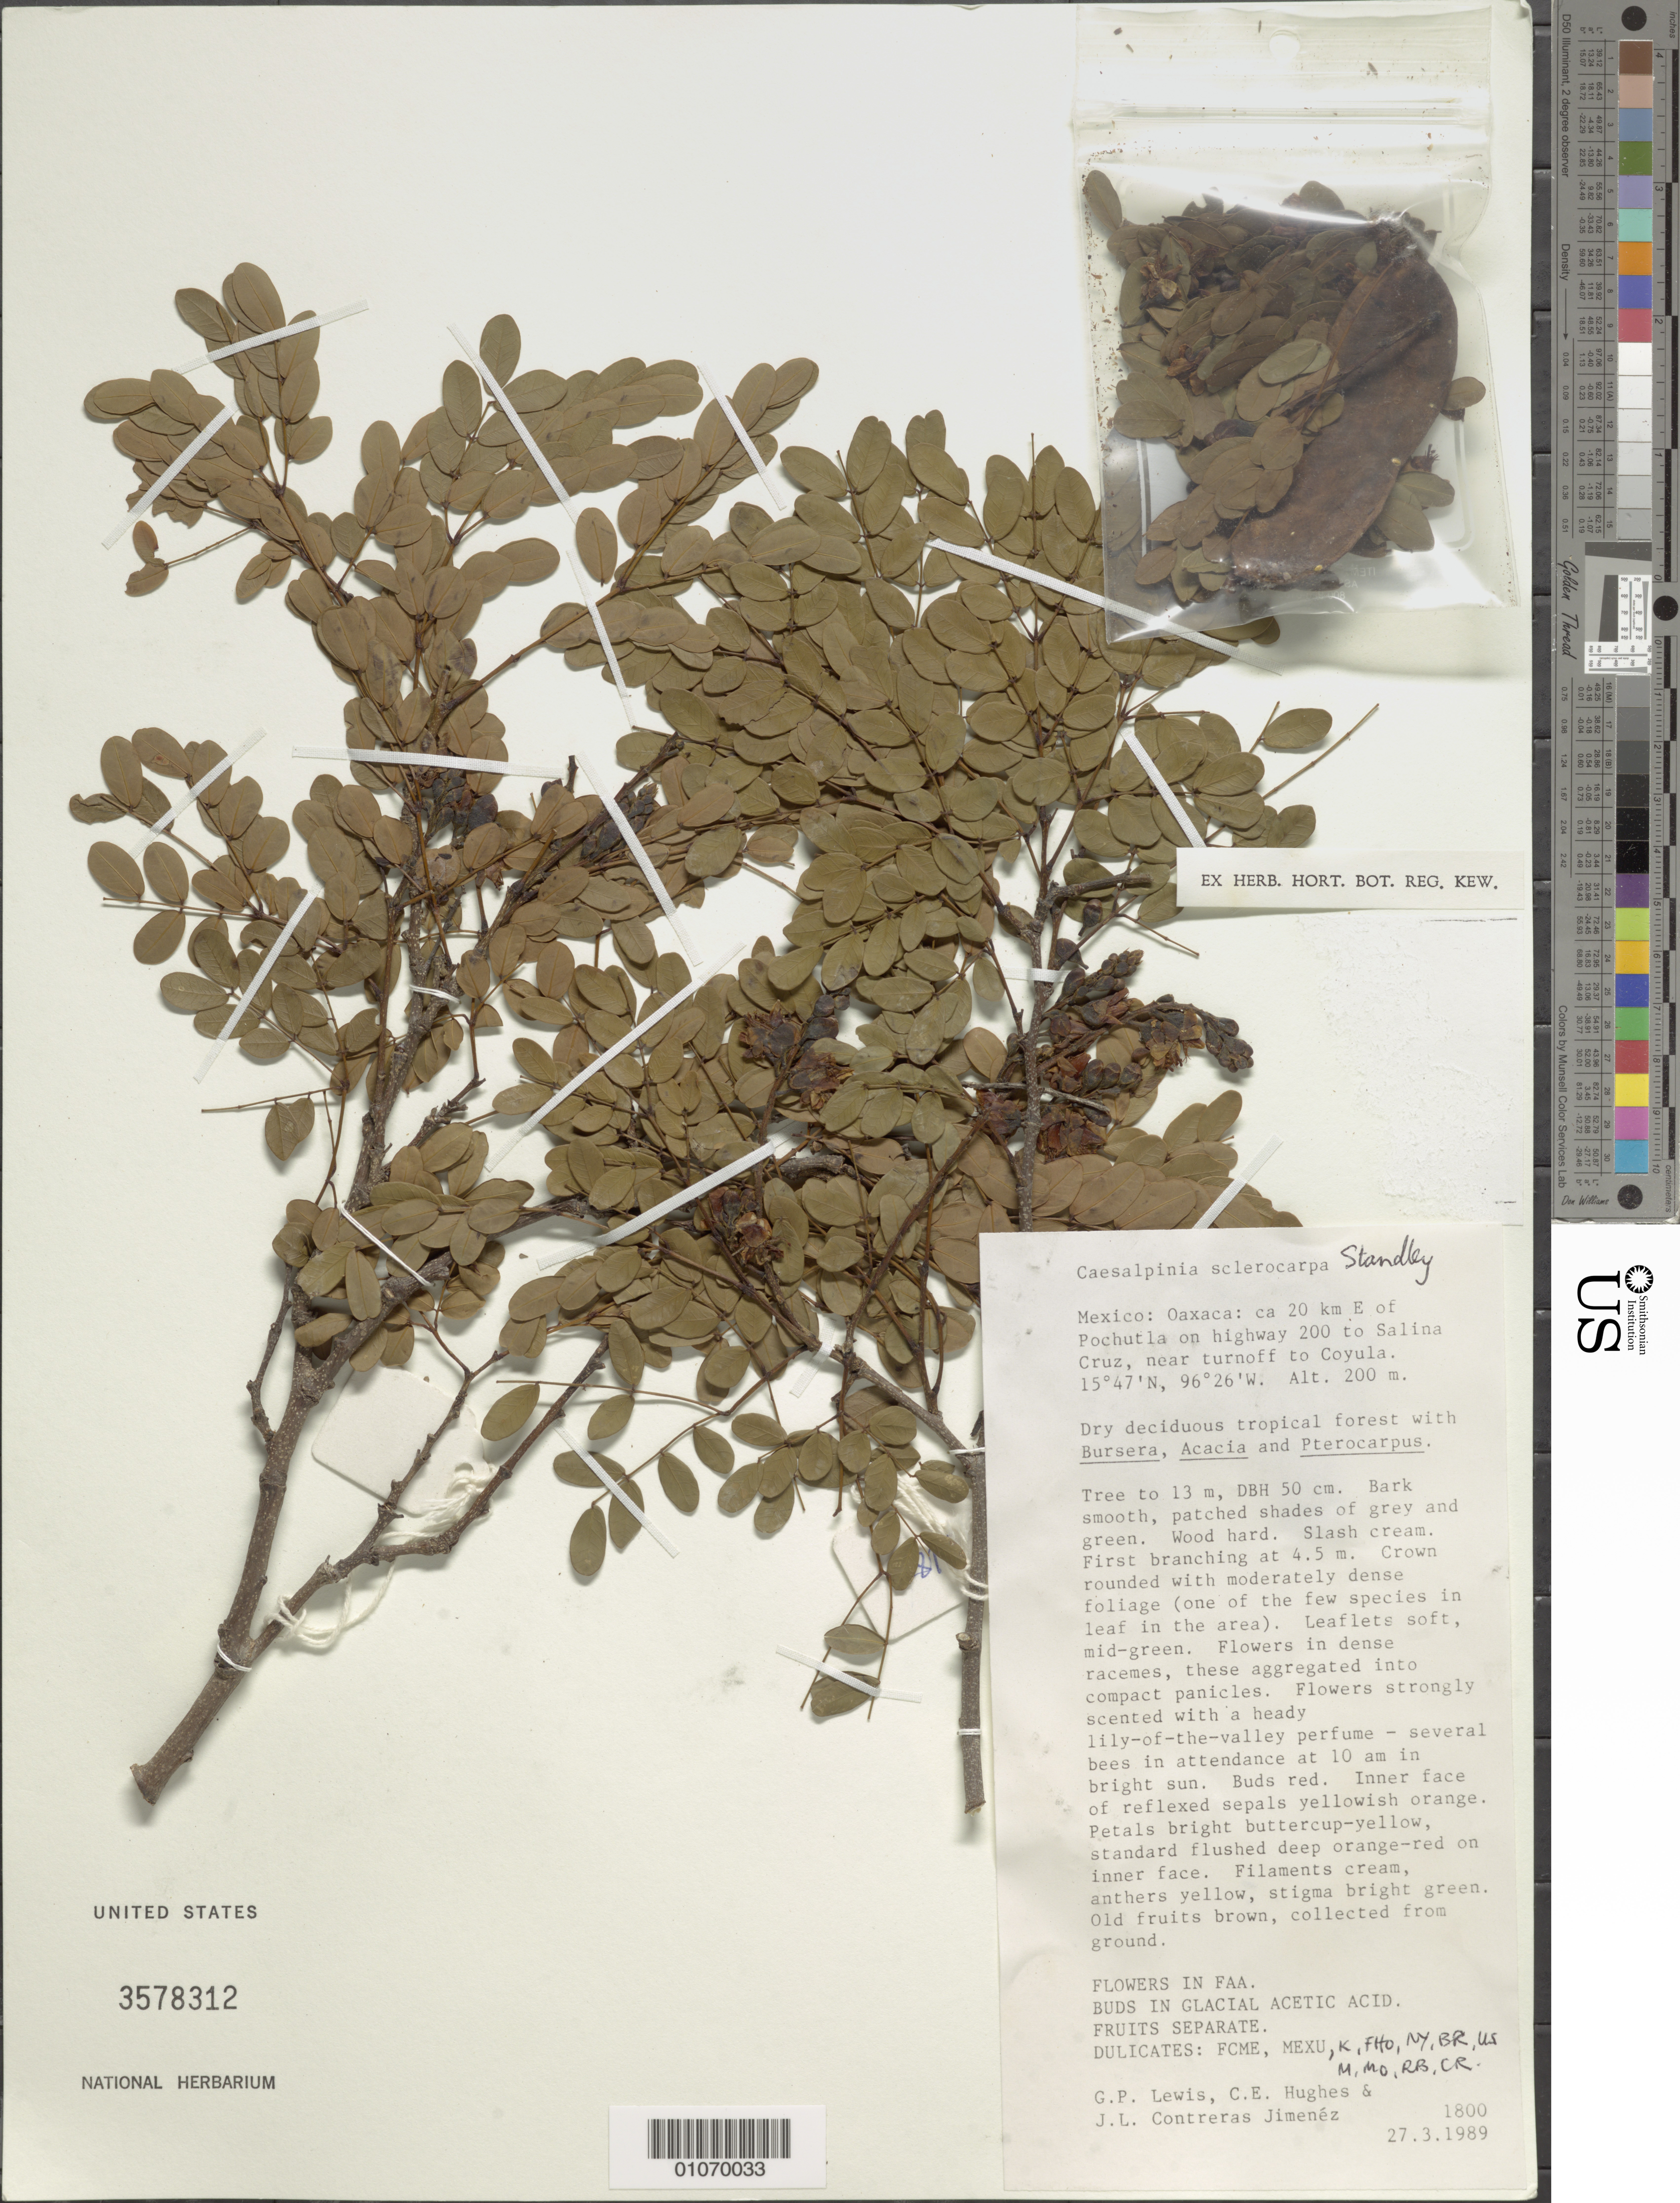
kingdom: Plantae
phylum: Tracheophyta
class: Magnoliopsida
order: Fabales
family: Fabaceae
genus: Caesalpinia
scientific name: Caesalpinia sclerocarpa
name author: Standl.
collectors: G. P. Lewis, C. Hughes & J. L. Contreras J.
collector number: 1800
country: Mexico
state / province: Oaxaca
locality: E of Pochutla on highway to Salina Cruz, near turnoff to Coyula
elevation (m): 200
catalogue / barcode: US 3578312